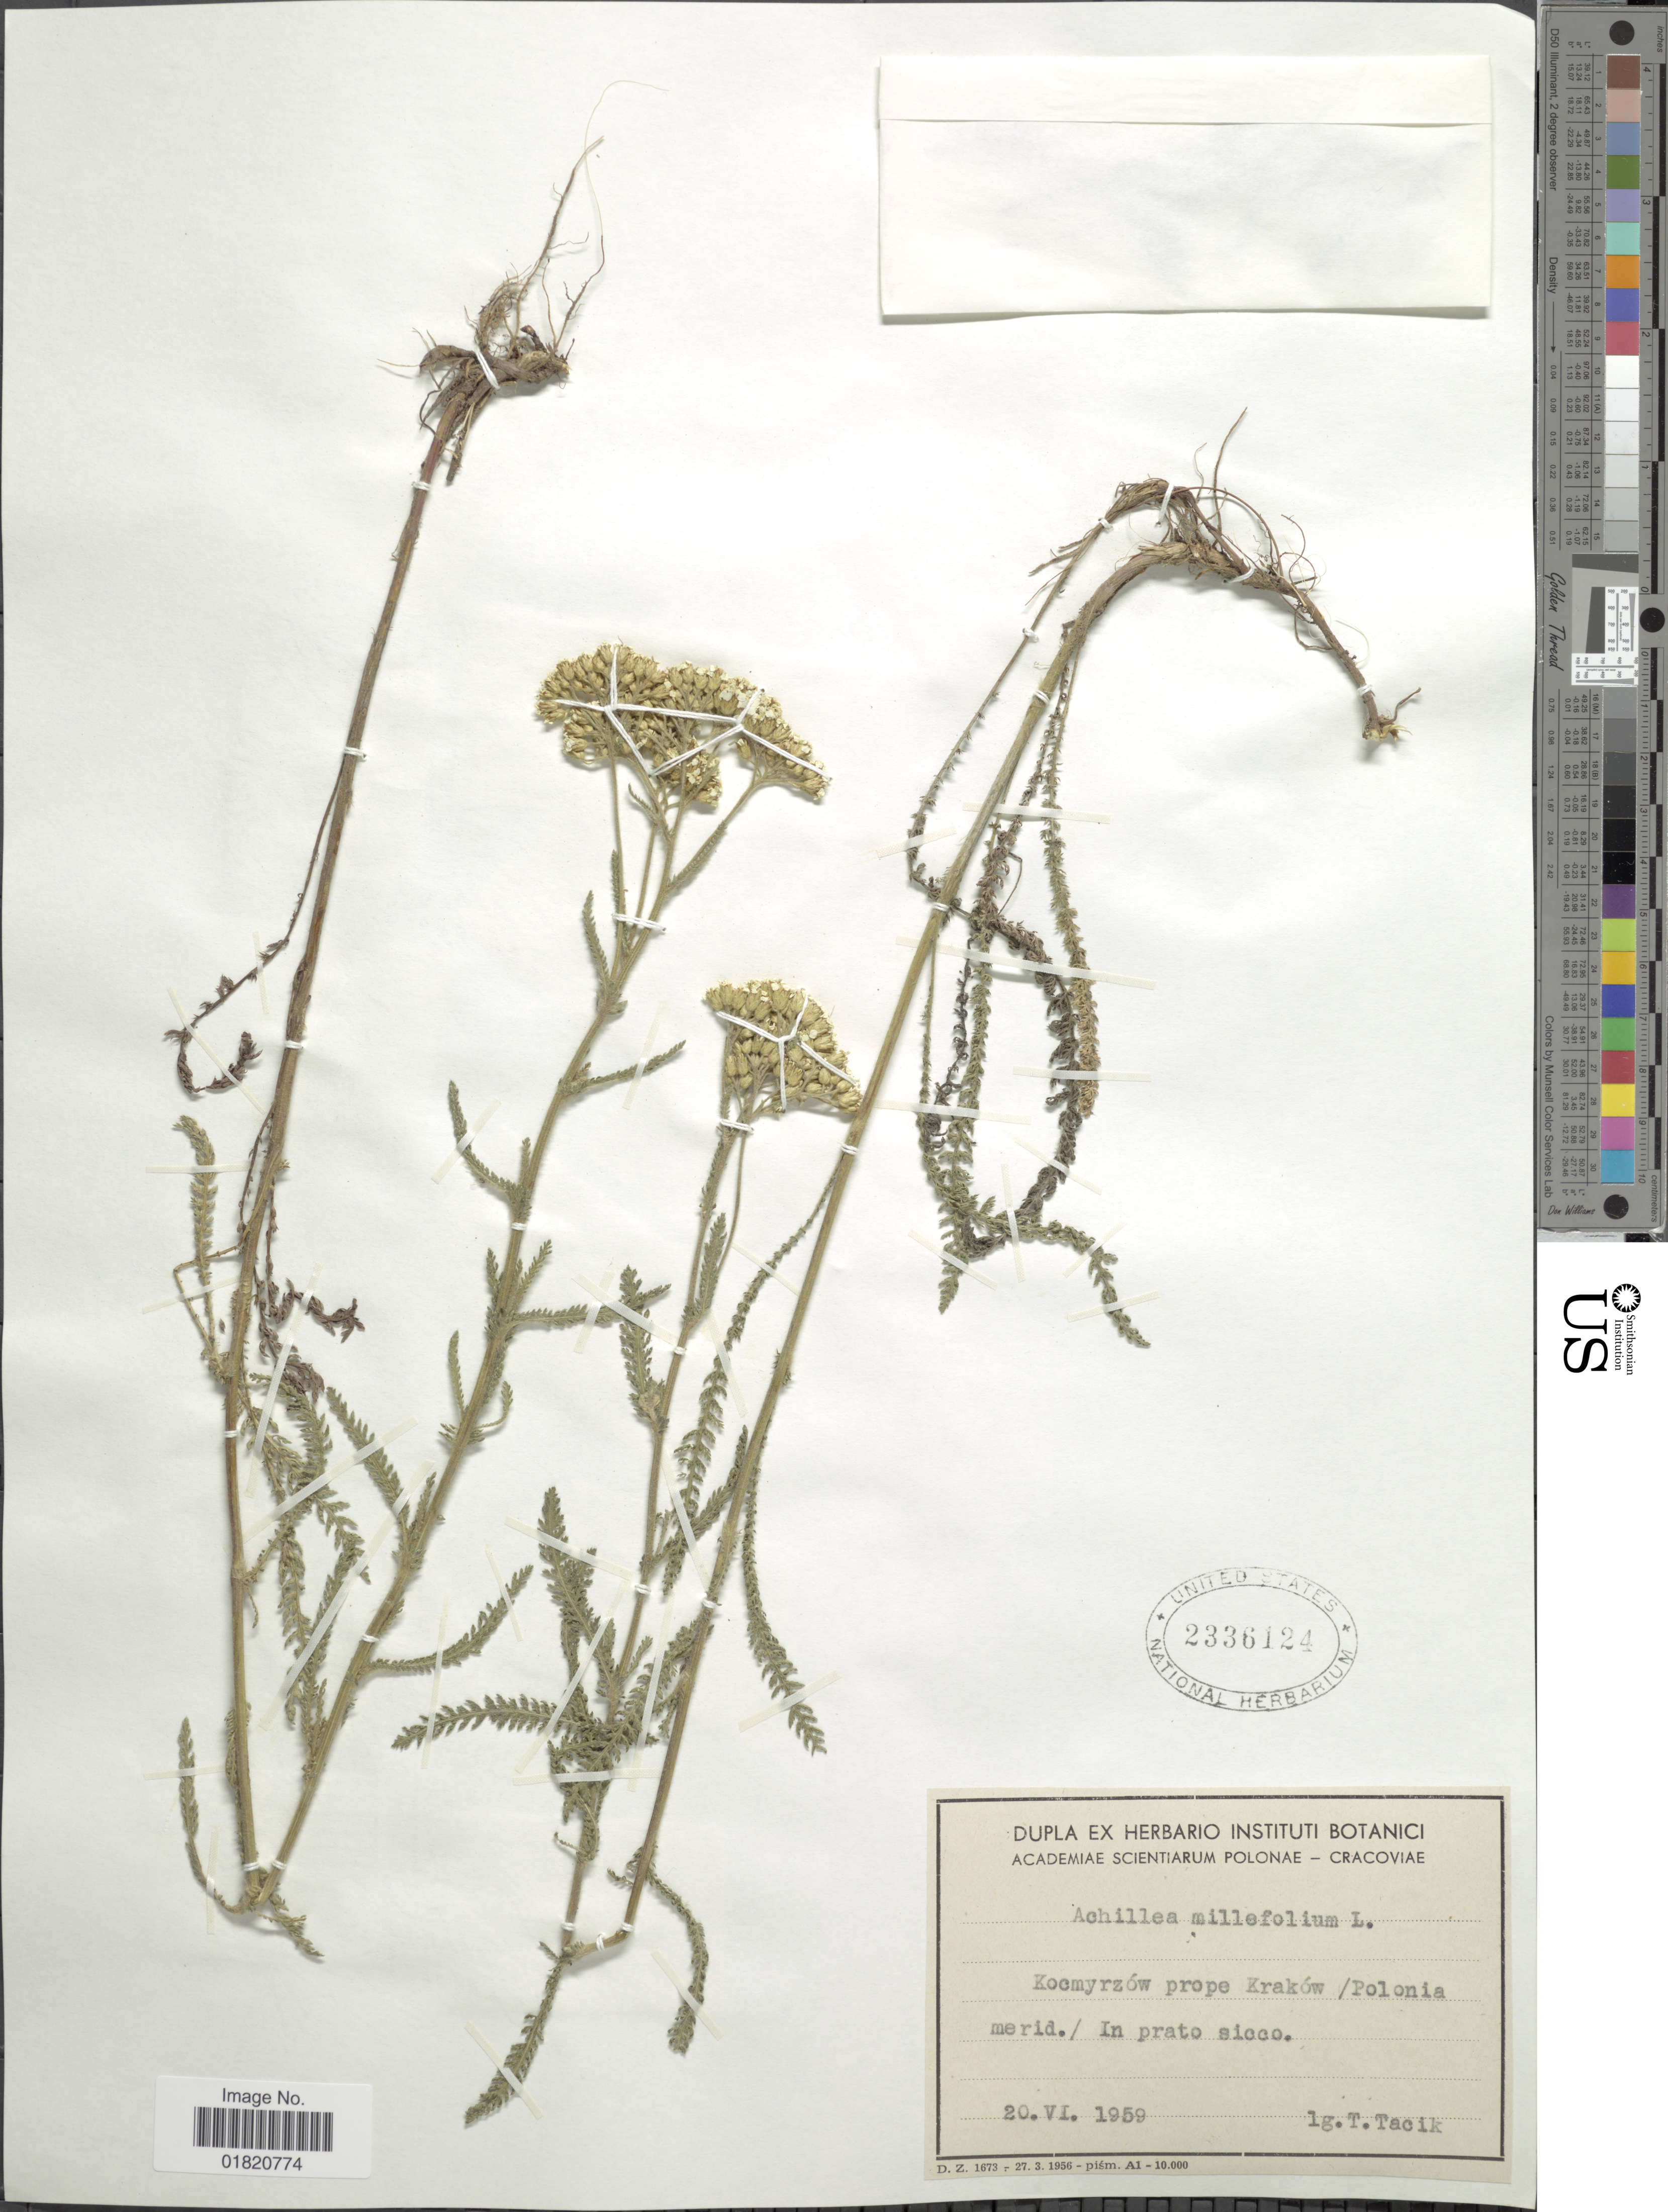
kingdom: Plantae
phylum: Tracheophyta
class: Magnoliopsida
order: Asterales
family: Asteraceae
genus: Achillea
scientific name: Achillea millefolium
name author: L.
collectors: T. Tacik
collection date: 1959-06-20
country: Poland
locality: Kocmyrzów prope Kraków/Polonia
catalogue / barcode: US 2336124